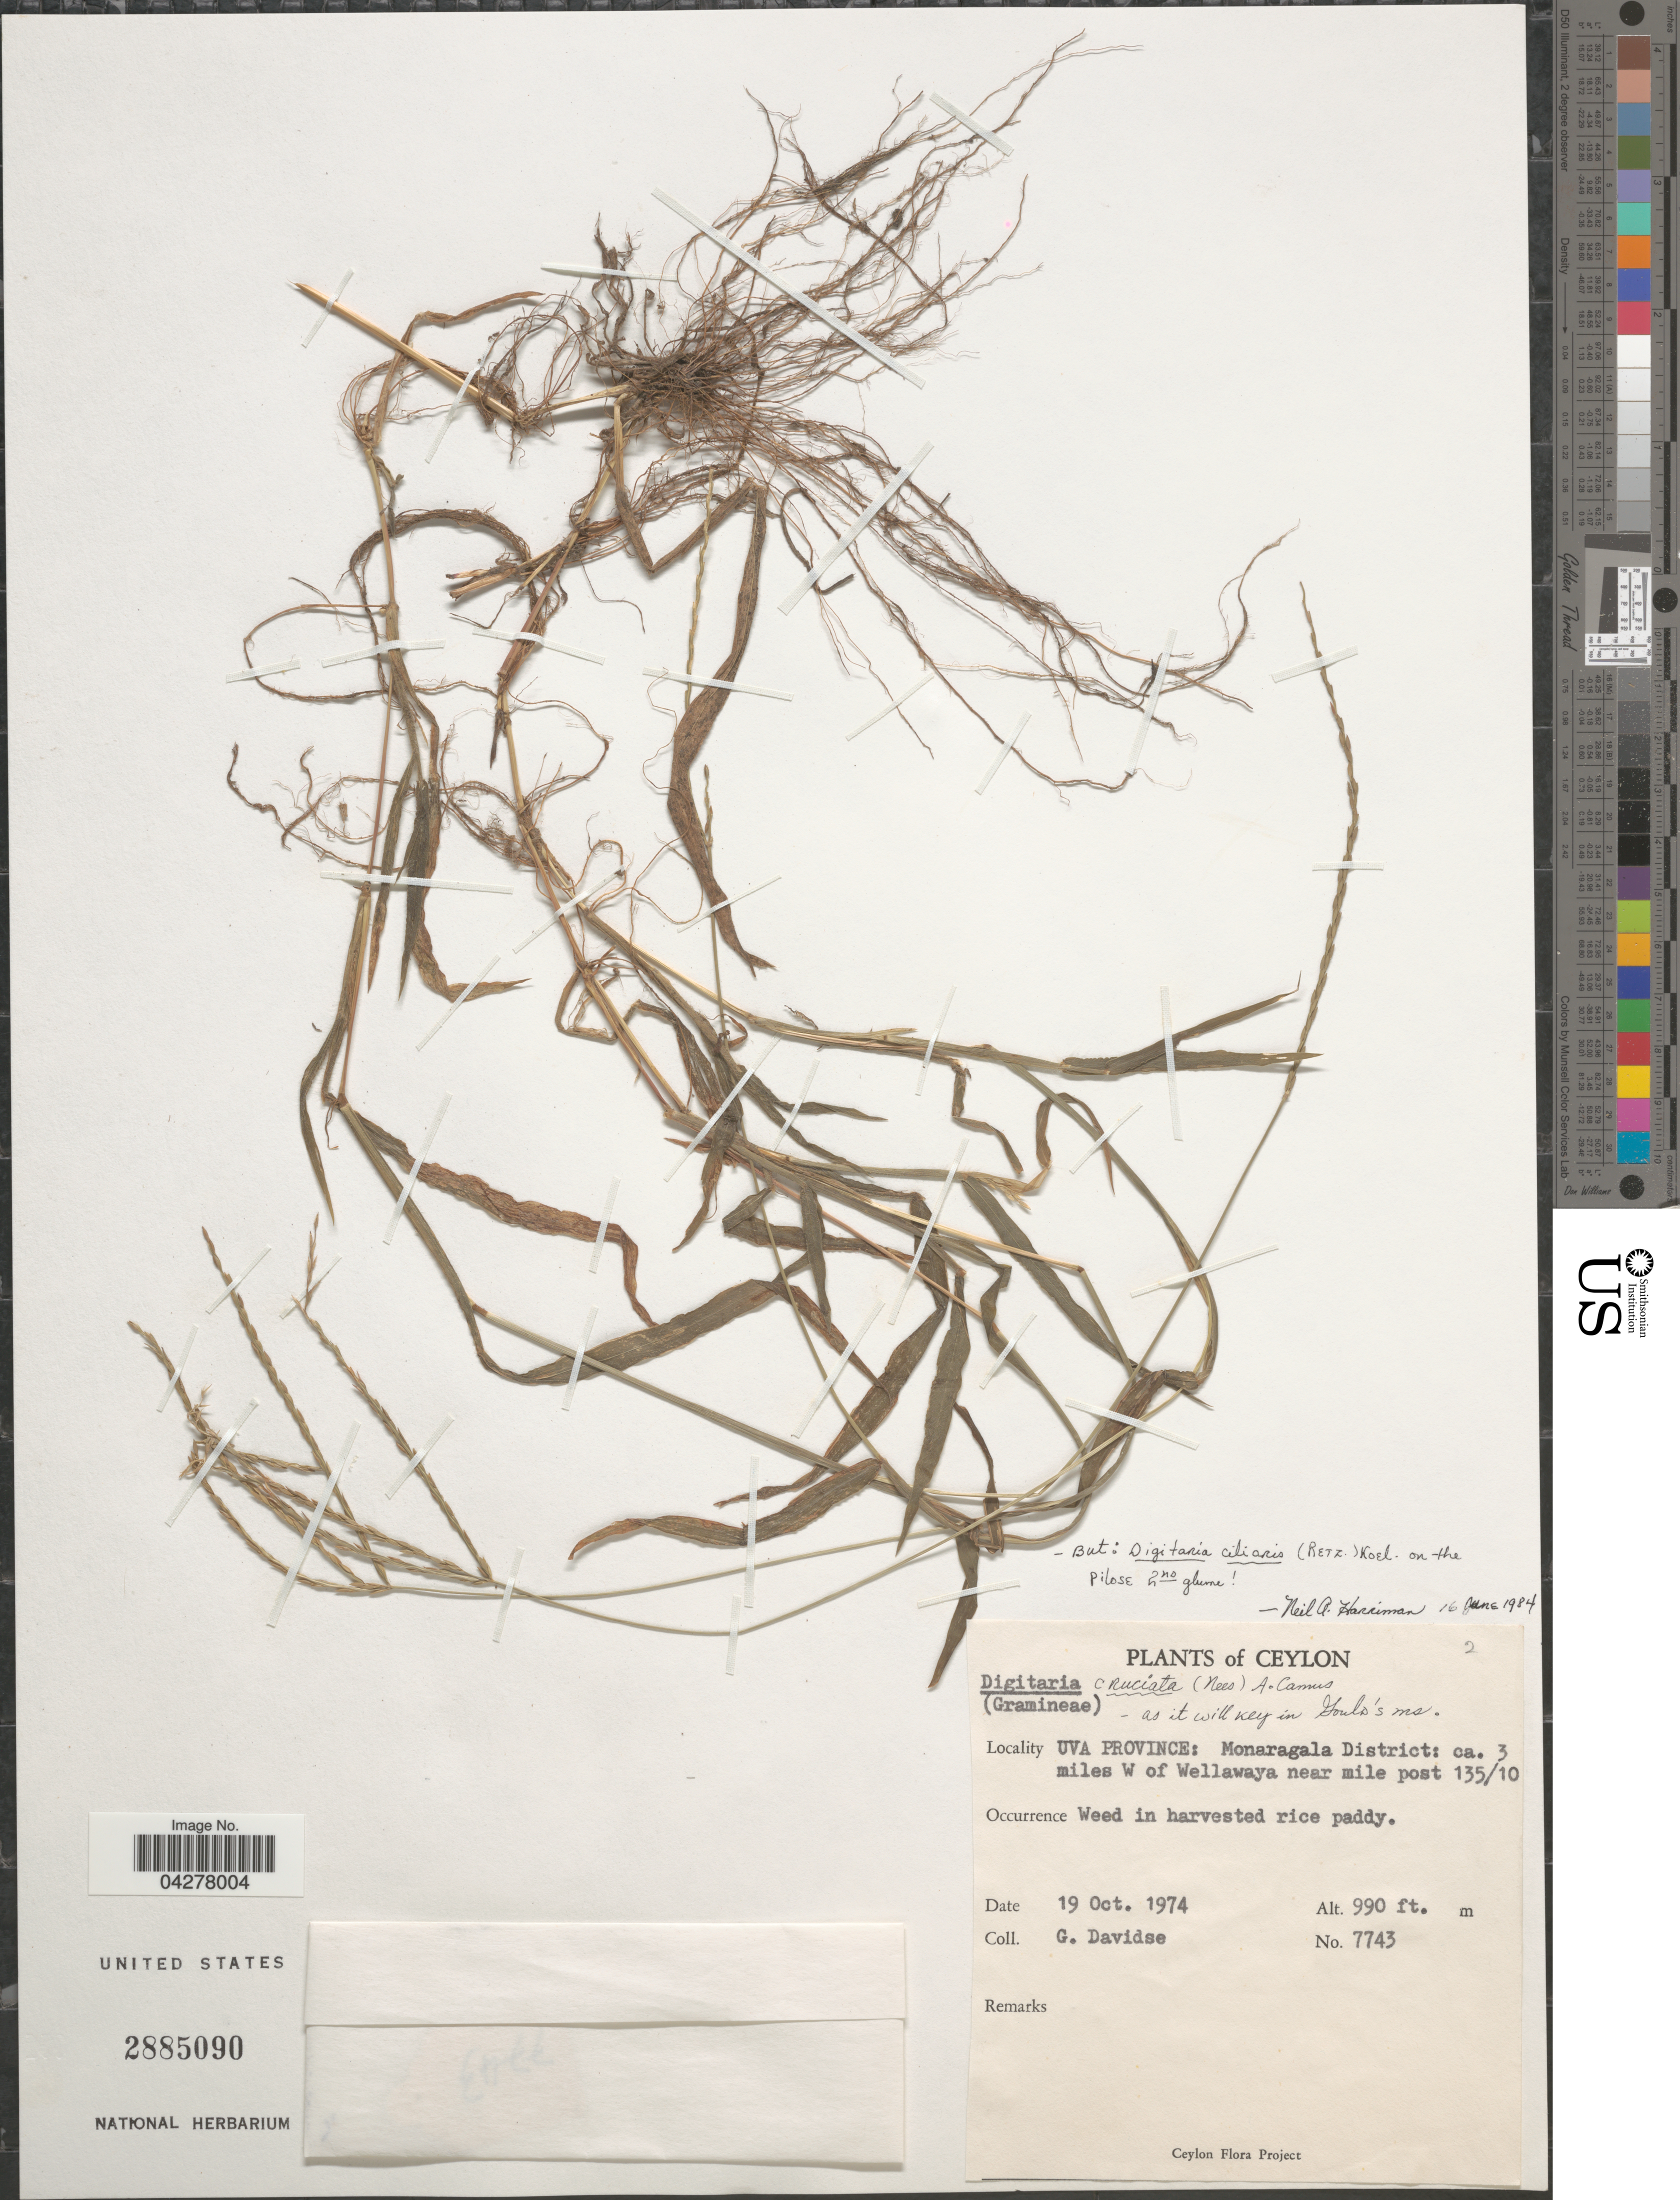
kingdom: Plantae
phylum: Tracheophyta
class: Liliopsida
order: Poales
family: Poaceae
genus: Digitaria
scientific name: Digitaria ciliaris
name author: (Retz.) Koeler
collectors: G. Davidse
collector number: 7743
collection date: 1974-10-19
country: Sri Lanka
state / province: Uva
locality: Ceylon. Monaragala District: ca. 3 miles W of Wellawaya near mile post 135/10. Weed in harvested rice paddy.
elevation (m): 302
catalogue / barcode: US 2885090